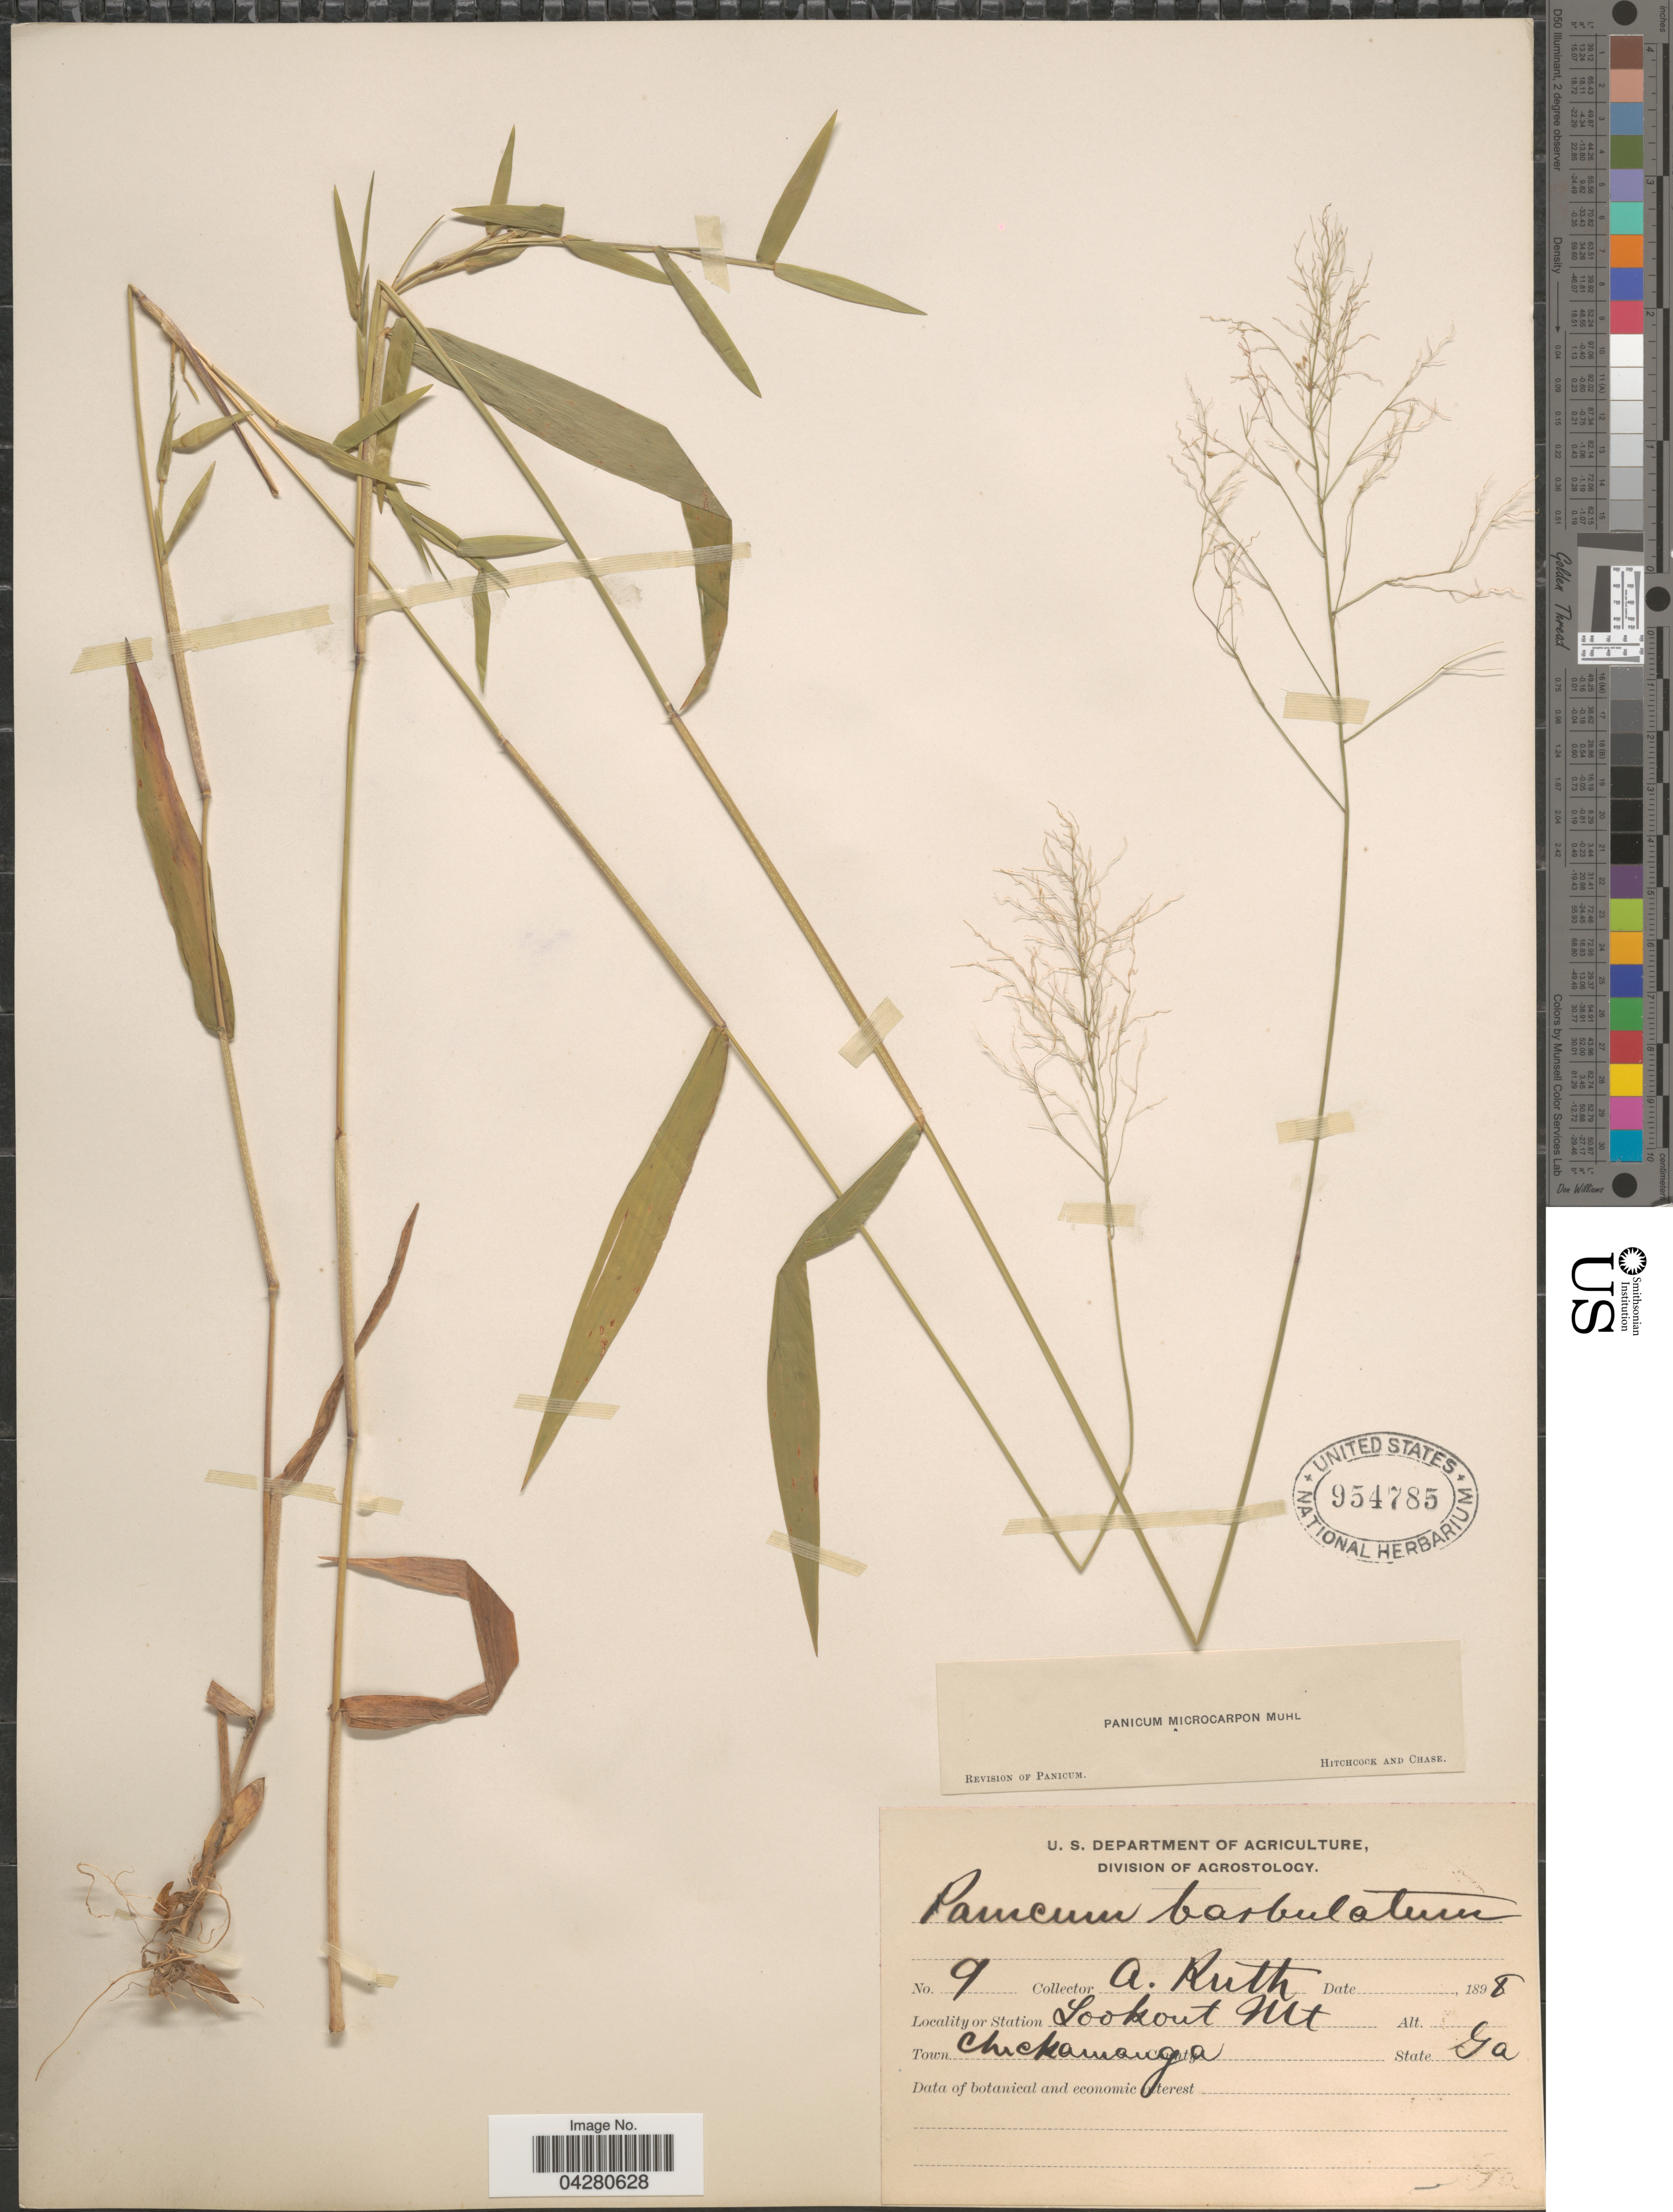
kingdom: Plantae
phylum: Tracheophyta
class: Liliopsida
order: Poales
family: Poaceae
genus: Dichanthelium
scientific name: Dichanthelium dichotomum var. dichotomum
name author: (L.) Gould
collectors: A. Ruth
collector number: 9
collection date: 1898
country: United States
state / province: Georgia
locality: Lookout Mt. Town Chickamauga.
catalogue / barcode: US 954785